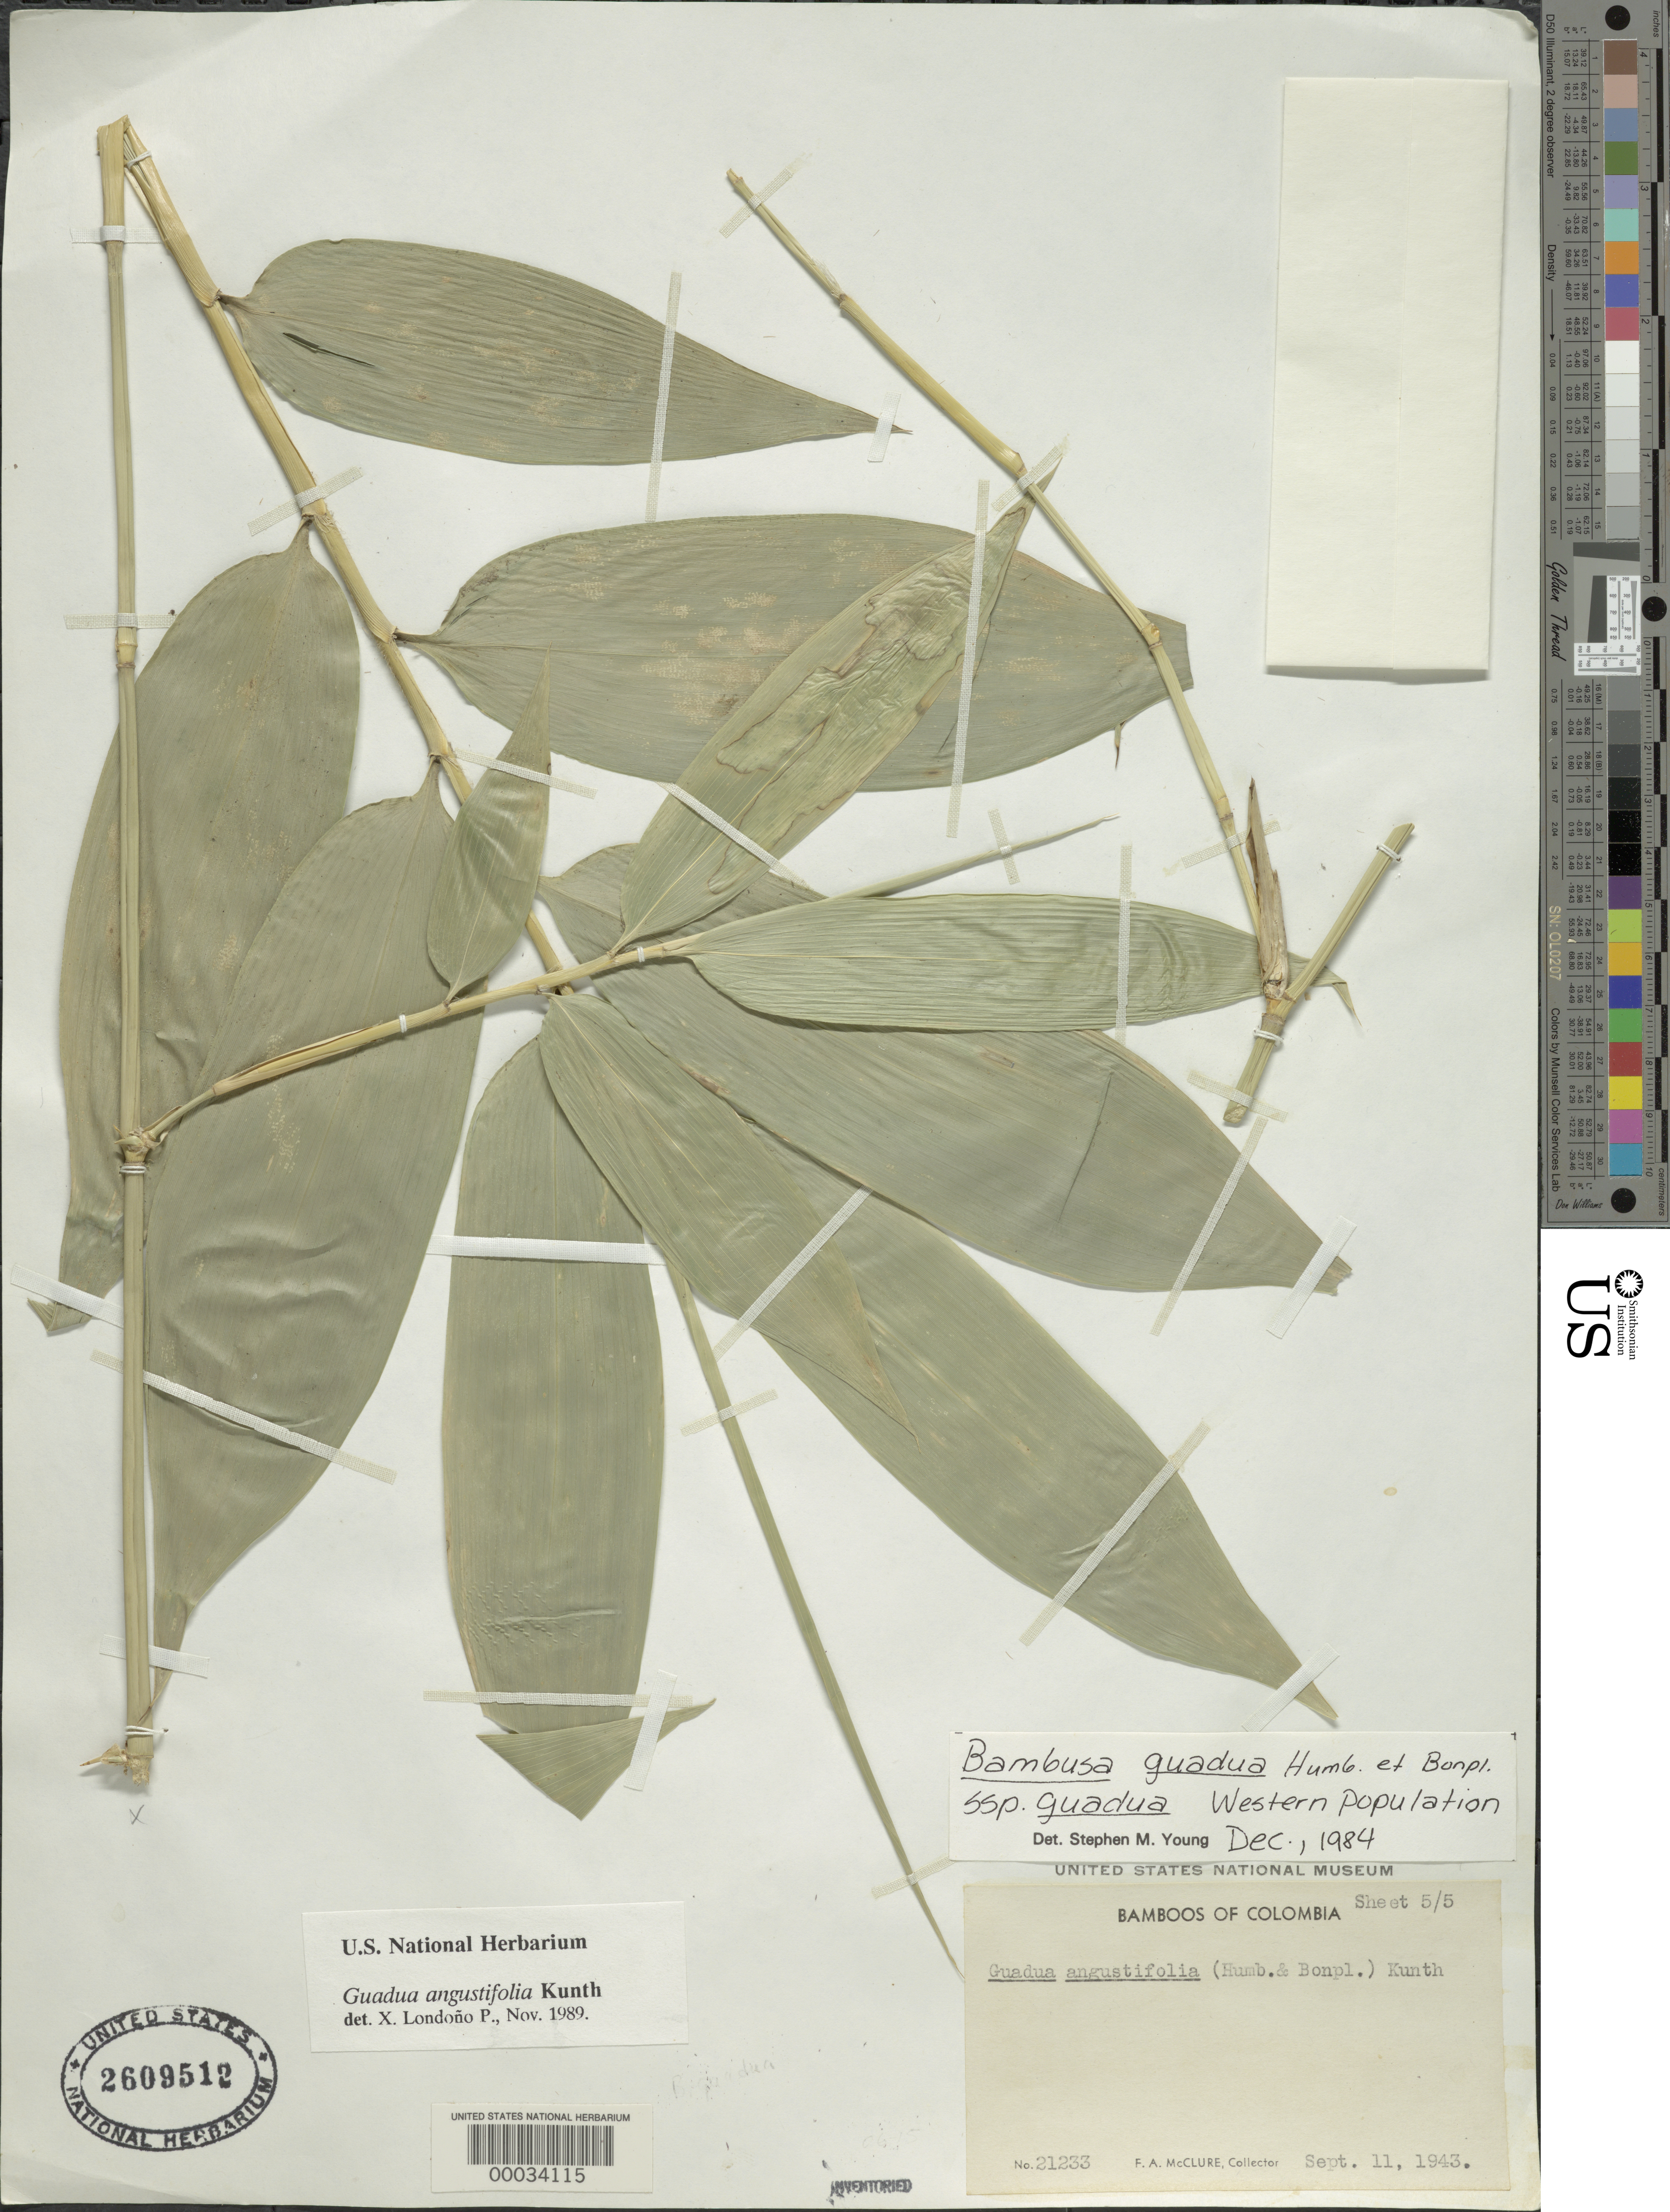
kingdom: Plantae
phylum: Tracheophyta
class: Liliopsida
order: Poales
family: Poaceae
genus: Guadua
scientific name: Guadua angustifolia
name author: Kunth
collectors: F. A. McClure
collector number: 21233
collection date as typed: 11 Sep 1943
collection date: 1943-09-11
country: Colombia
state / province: Cauca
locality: Hacienda Miranda, Palmira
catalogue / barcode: US 2609512